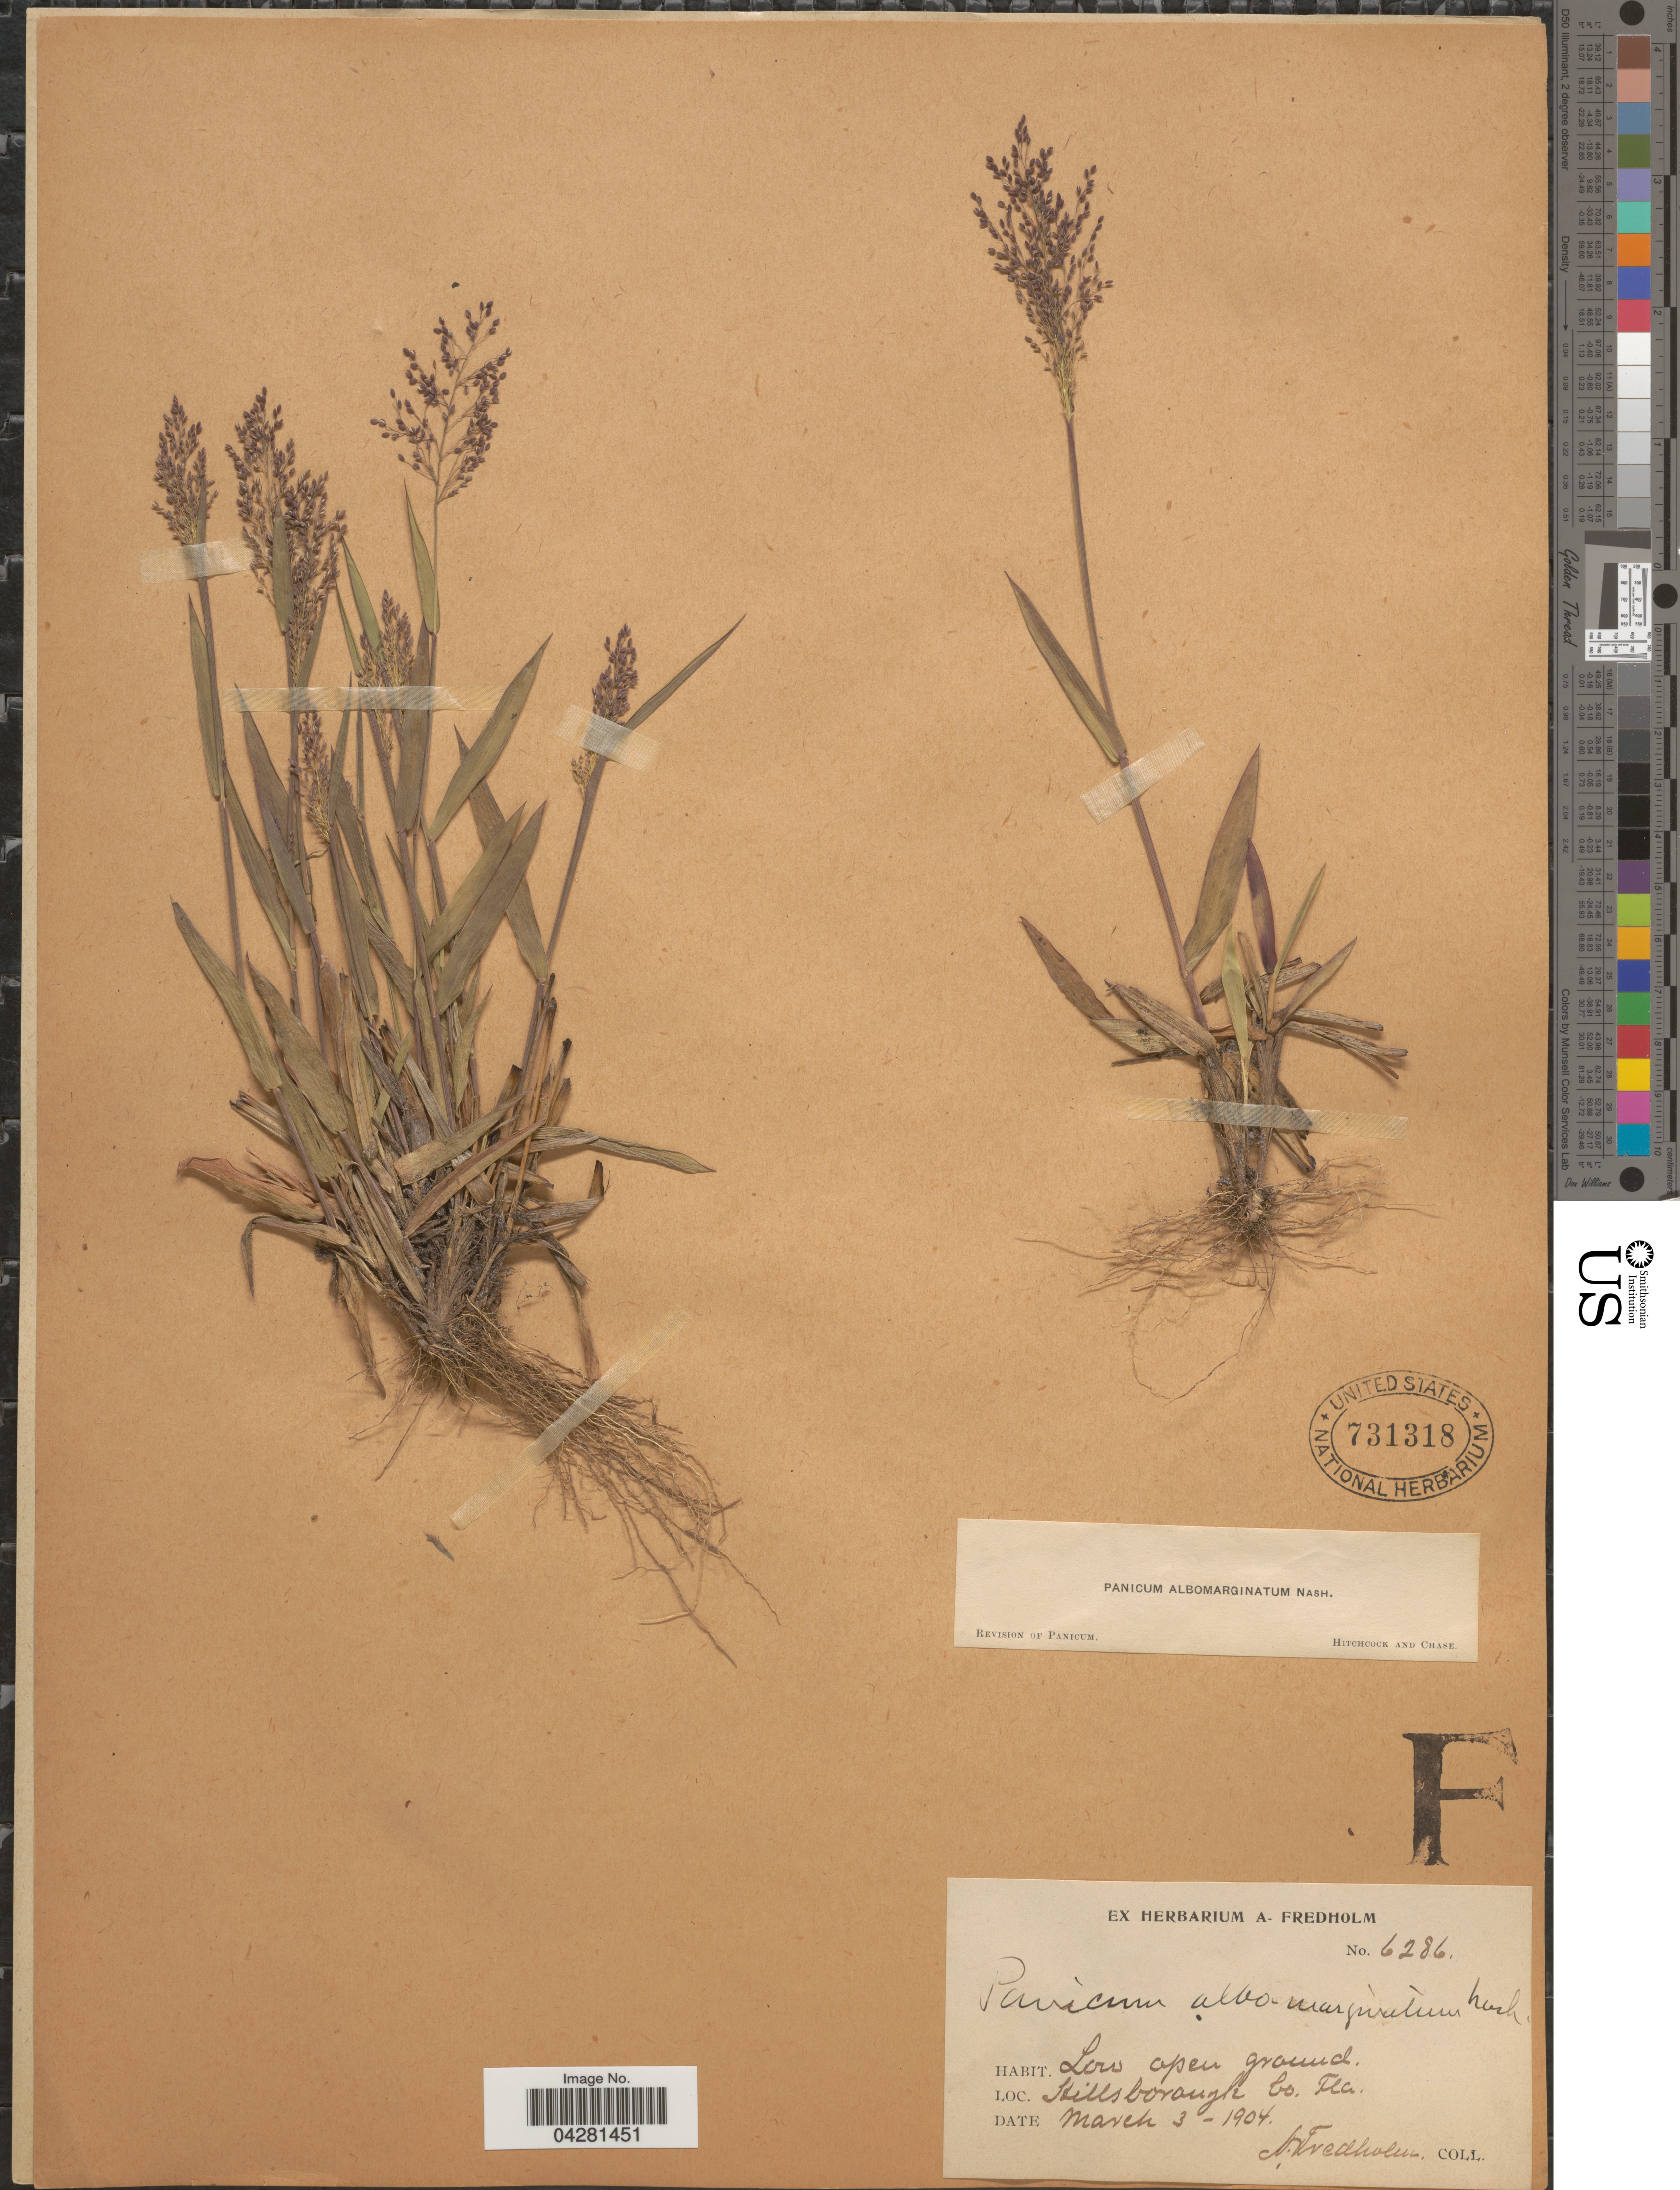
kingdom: Plantae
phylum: Tracheophyta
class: Liliopsida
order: Poales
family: Poaceae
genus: Dichanthelium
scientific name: Dichanthelium dichotomum var. unciphyllum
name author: (Trin.) Davidse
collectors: A. Fredholm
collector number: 6286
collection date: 1904-03-03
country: United States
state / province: Florida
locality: Low open ground. Hillsborough Co.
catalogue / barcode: US 731318